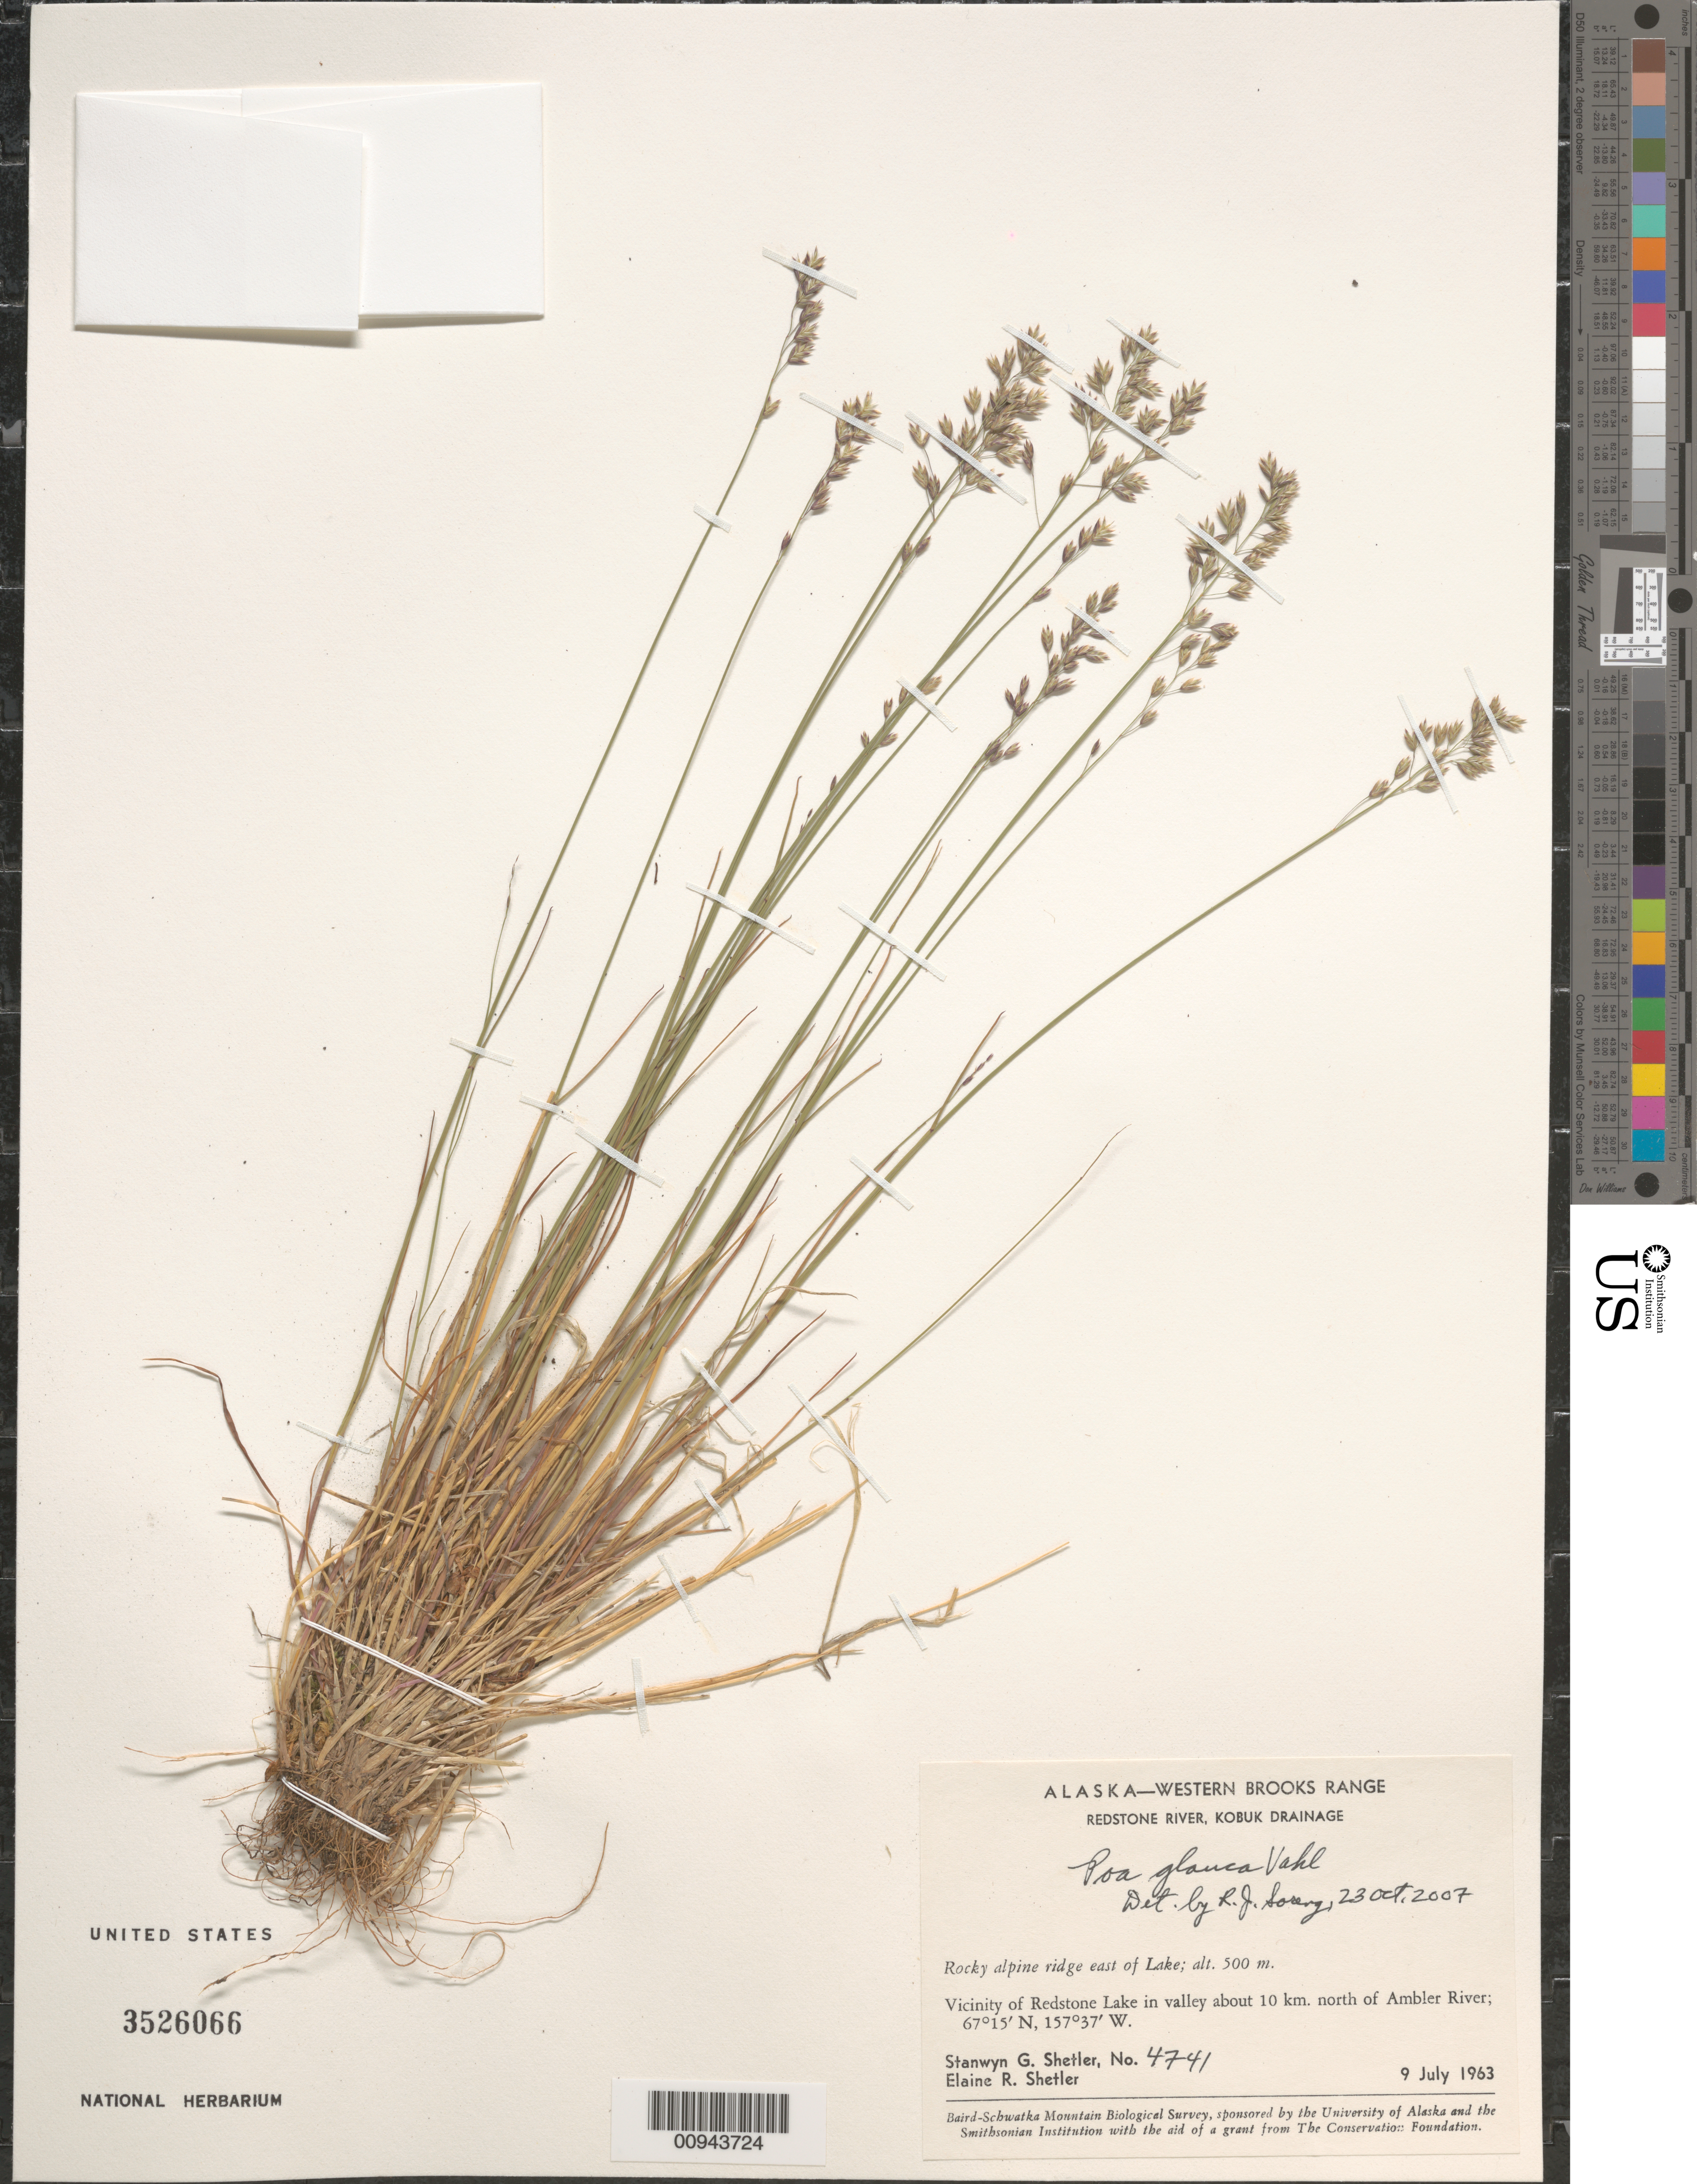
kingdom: Plantae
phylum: Tracheophyta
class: Liliopsida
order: Poales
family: Poaceae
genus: Poa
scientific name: Poa glauca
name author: Vahl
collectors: S. Shetler & E. R. Shetler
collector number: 4741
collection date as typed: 09 Jul 1963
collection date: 1963-07-09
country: United States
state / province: Alaska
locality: Vicinity of Redstone Lake in valley about 10 km. north of Ambler River. Western Brooks Range, Redstone River, Kobuk Drainage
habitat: Rocky alpine ridge east of Lake.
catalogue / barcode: US 3526066